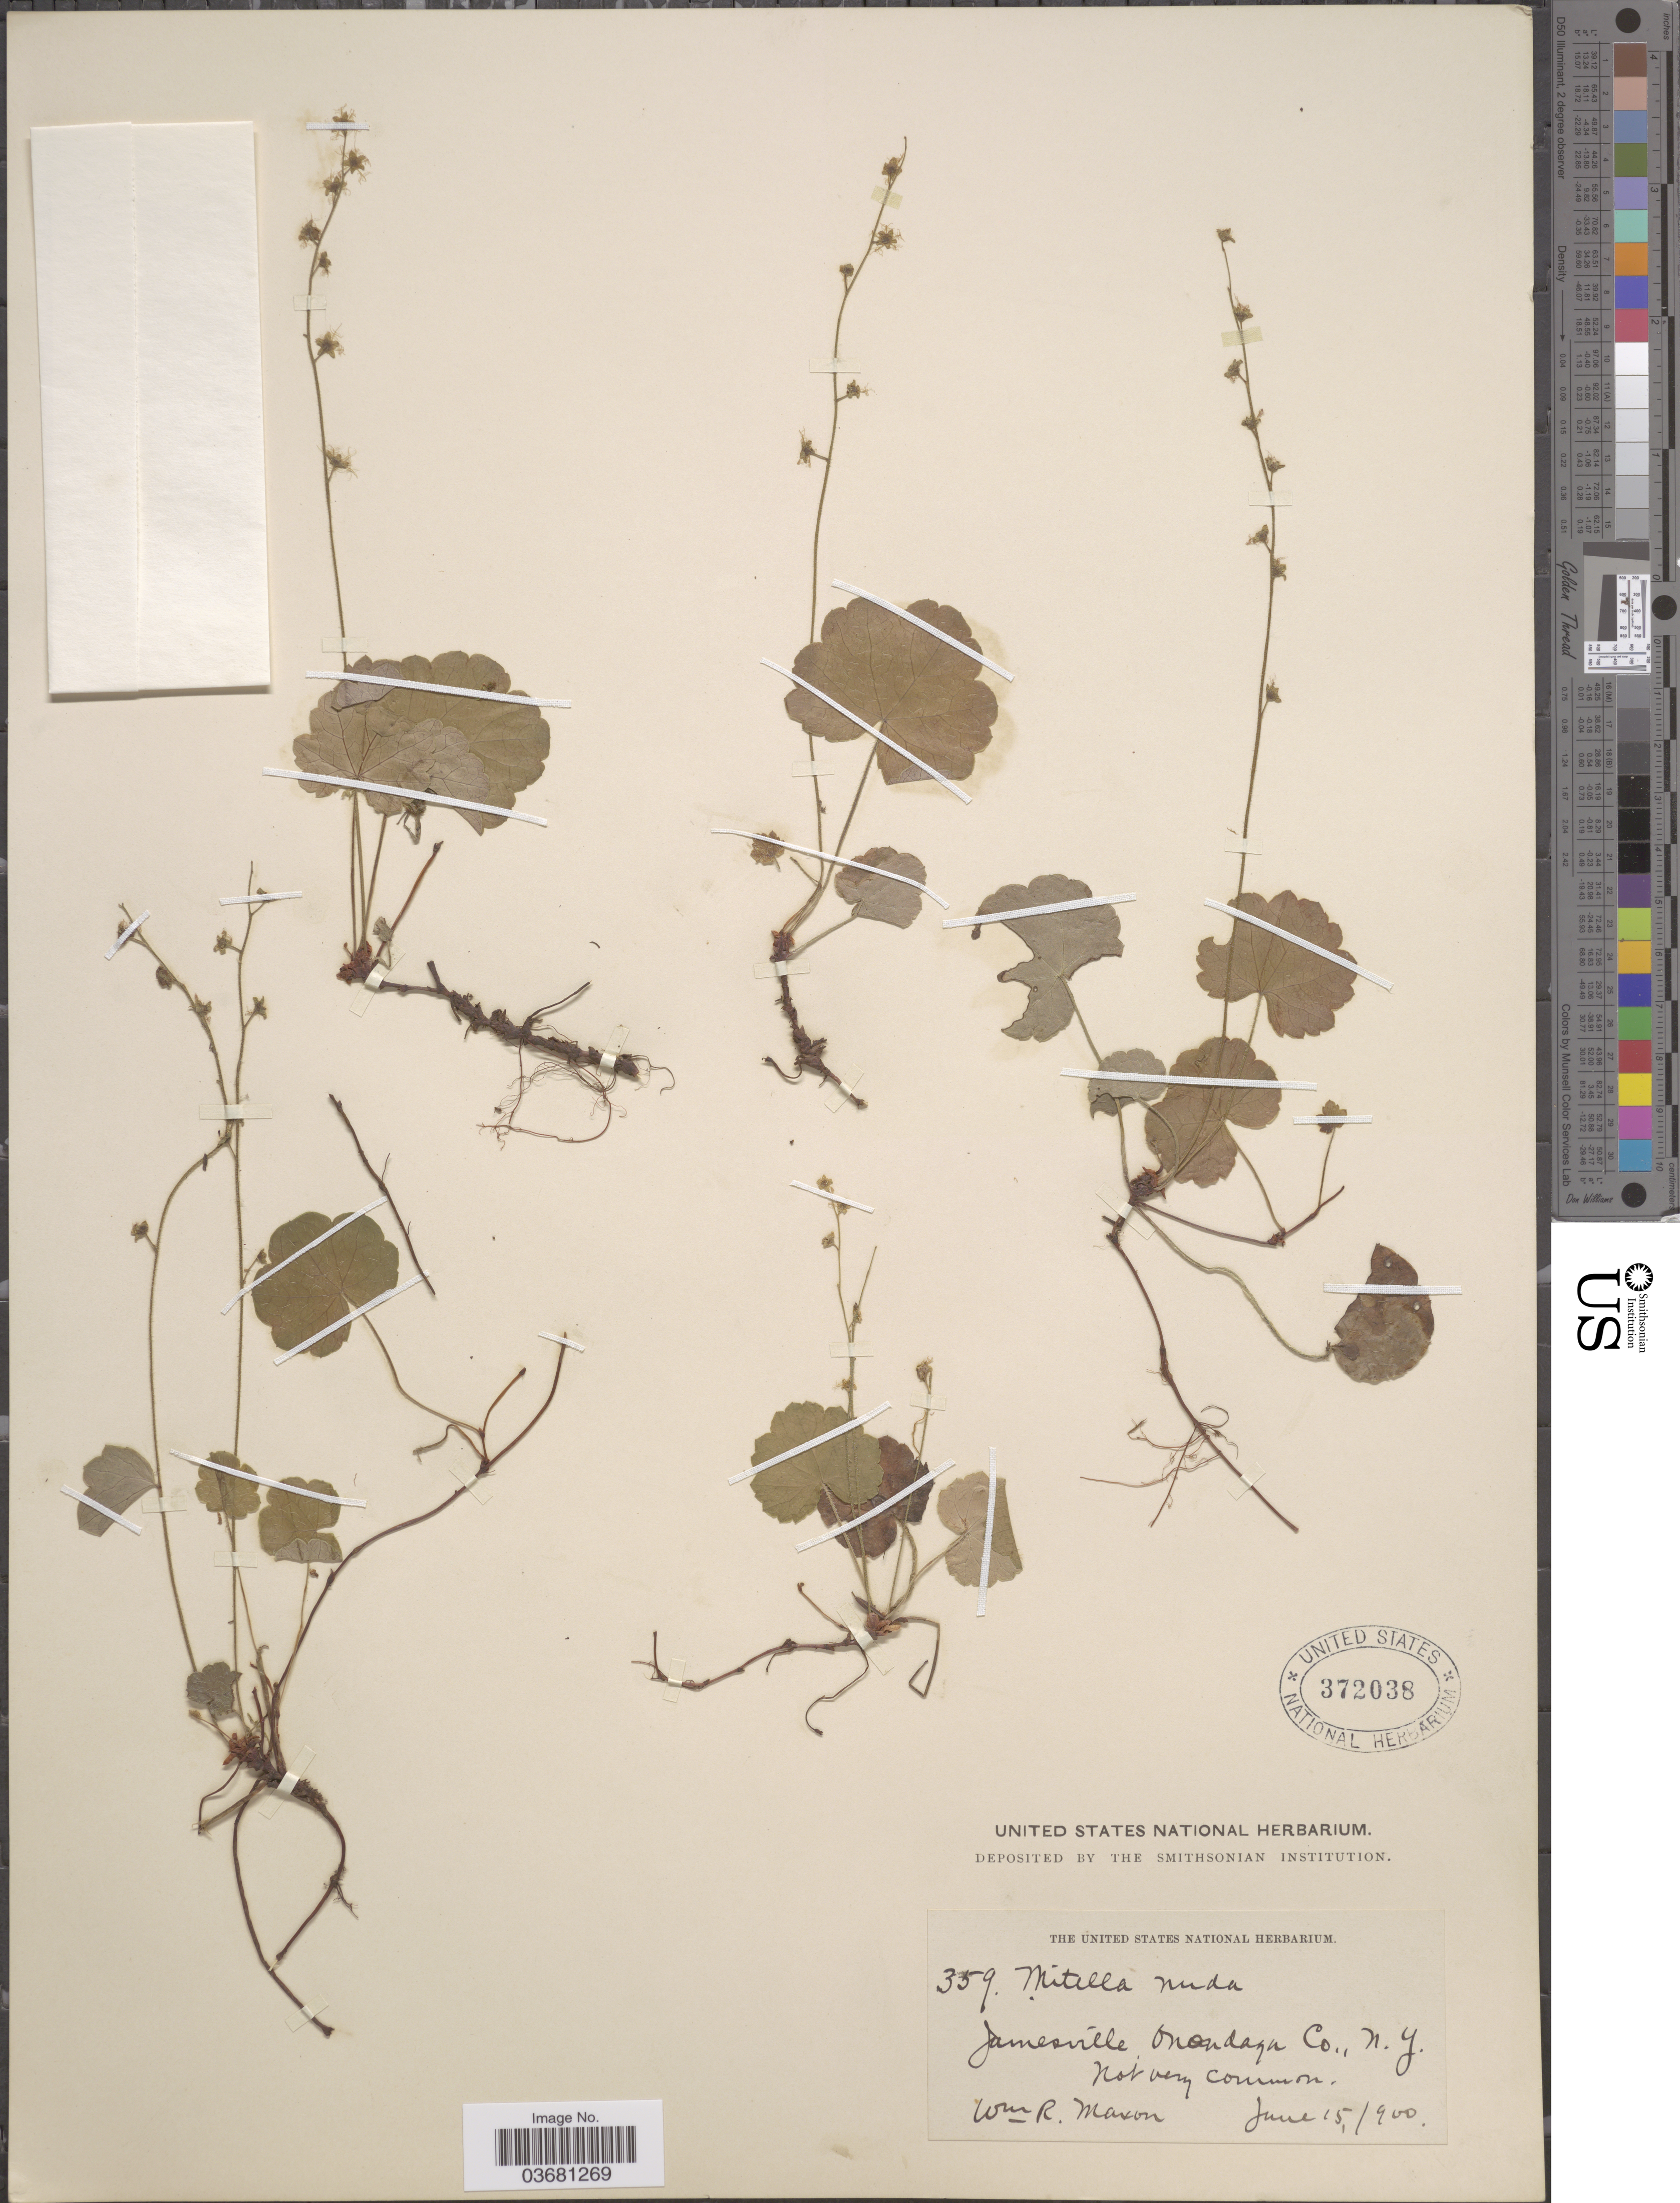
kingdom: Plantae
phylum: Tracheophyta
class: Magnoliopsida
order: Saxifragales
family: Saxifragaceae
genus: Mitella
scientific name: Mitella nuda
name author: L.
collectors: W. R. Maxon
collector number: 359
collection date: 1900-06-15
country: United States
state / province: New York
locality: Jamesville, Onondaga Co.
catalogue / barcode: US 372038